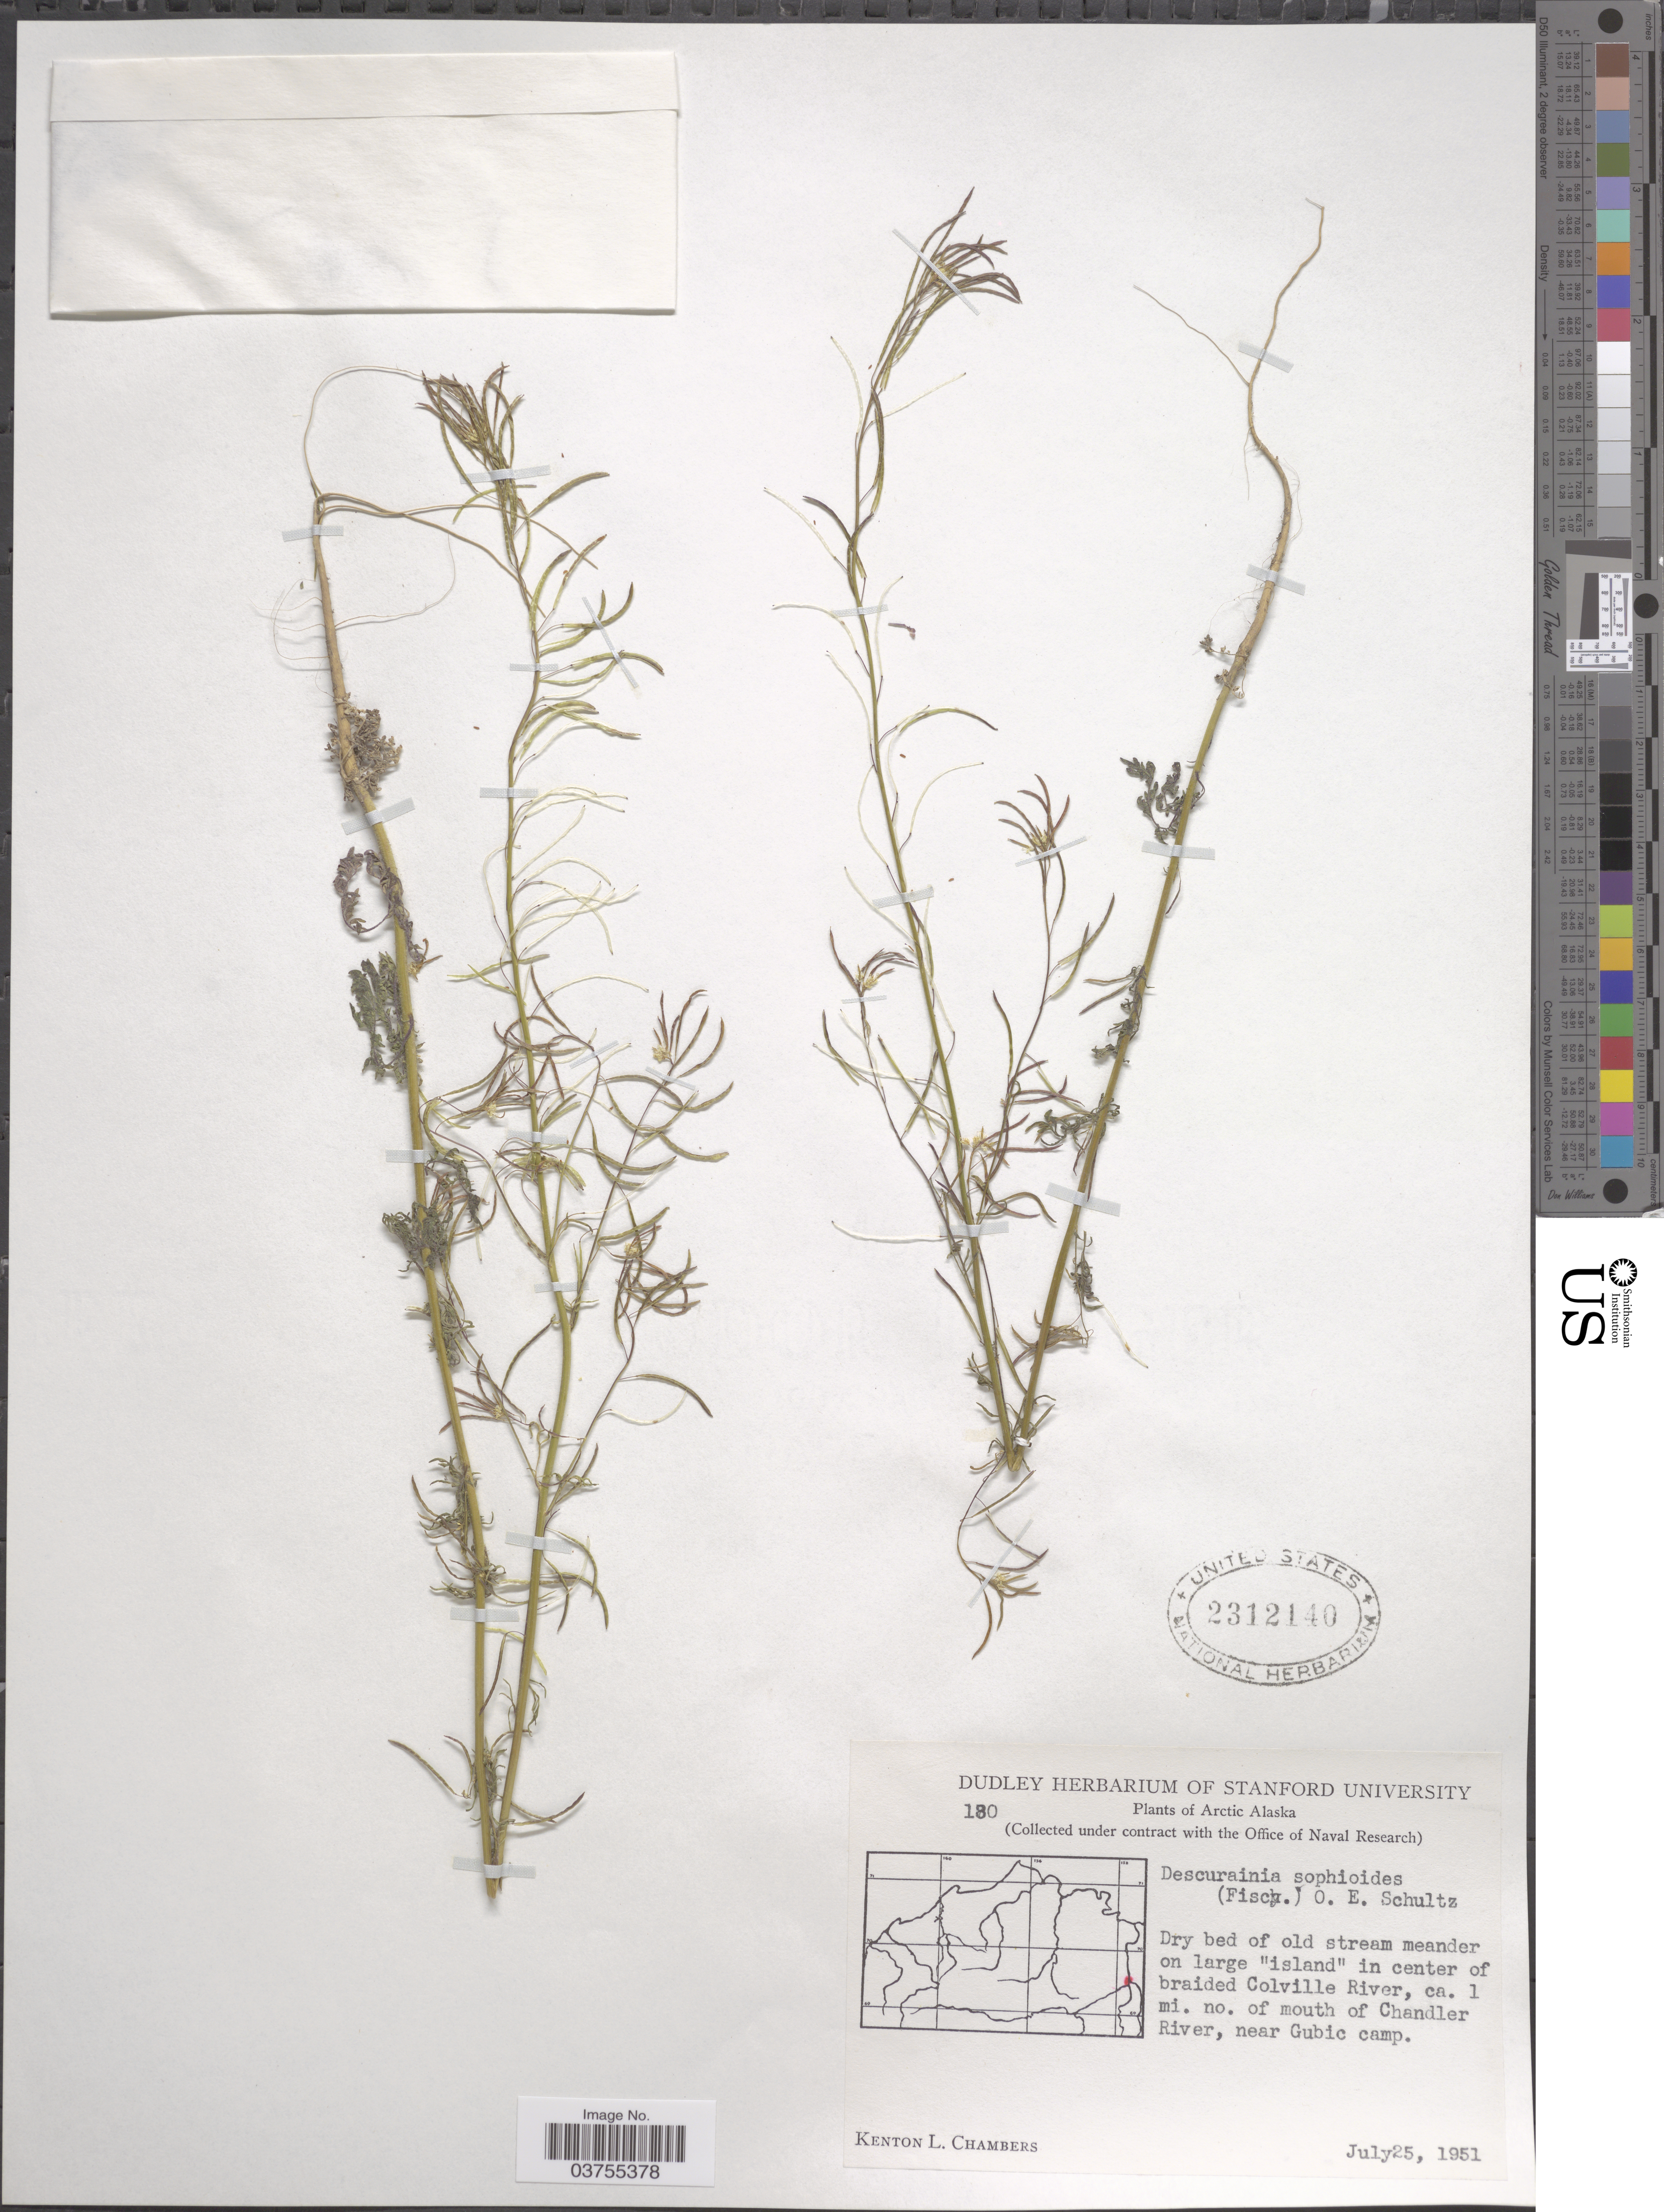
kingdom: Plantae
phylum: Tracheophyta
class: Magnoliopsida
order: Brassicales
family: Brassicaceae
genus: Descurainia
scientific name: Descurainia sophioides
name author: (Fisch.) O.E. Schultz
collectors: K. L. Chambers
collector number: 180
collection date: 1951-07-25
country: United States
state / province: Alaska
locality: Arctic Alaska. Dry bed of old stream meander on large "island" in center of braided Colville River, ca. 1 mi. no. of mouth of Chandler River, near Gubic camp.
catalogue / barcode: US 2312140